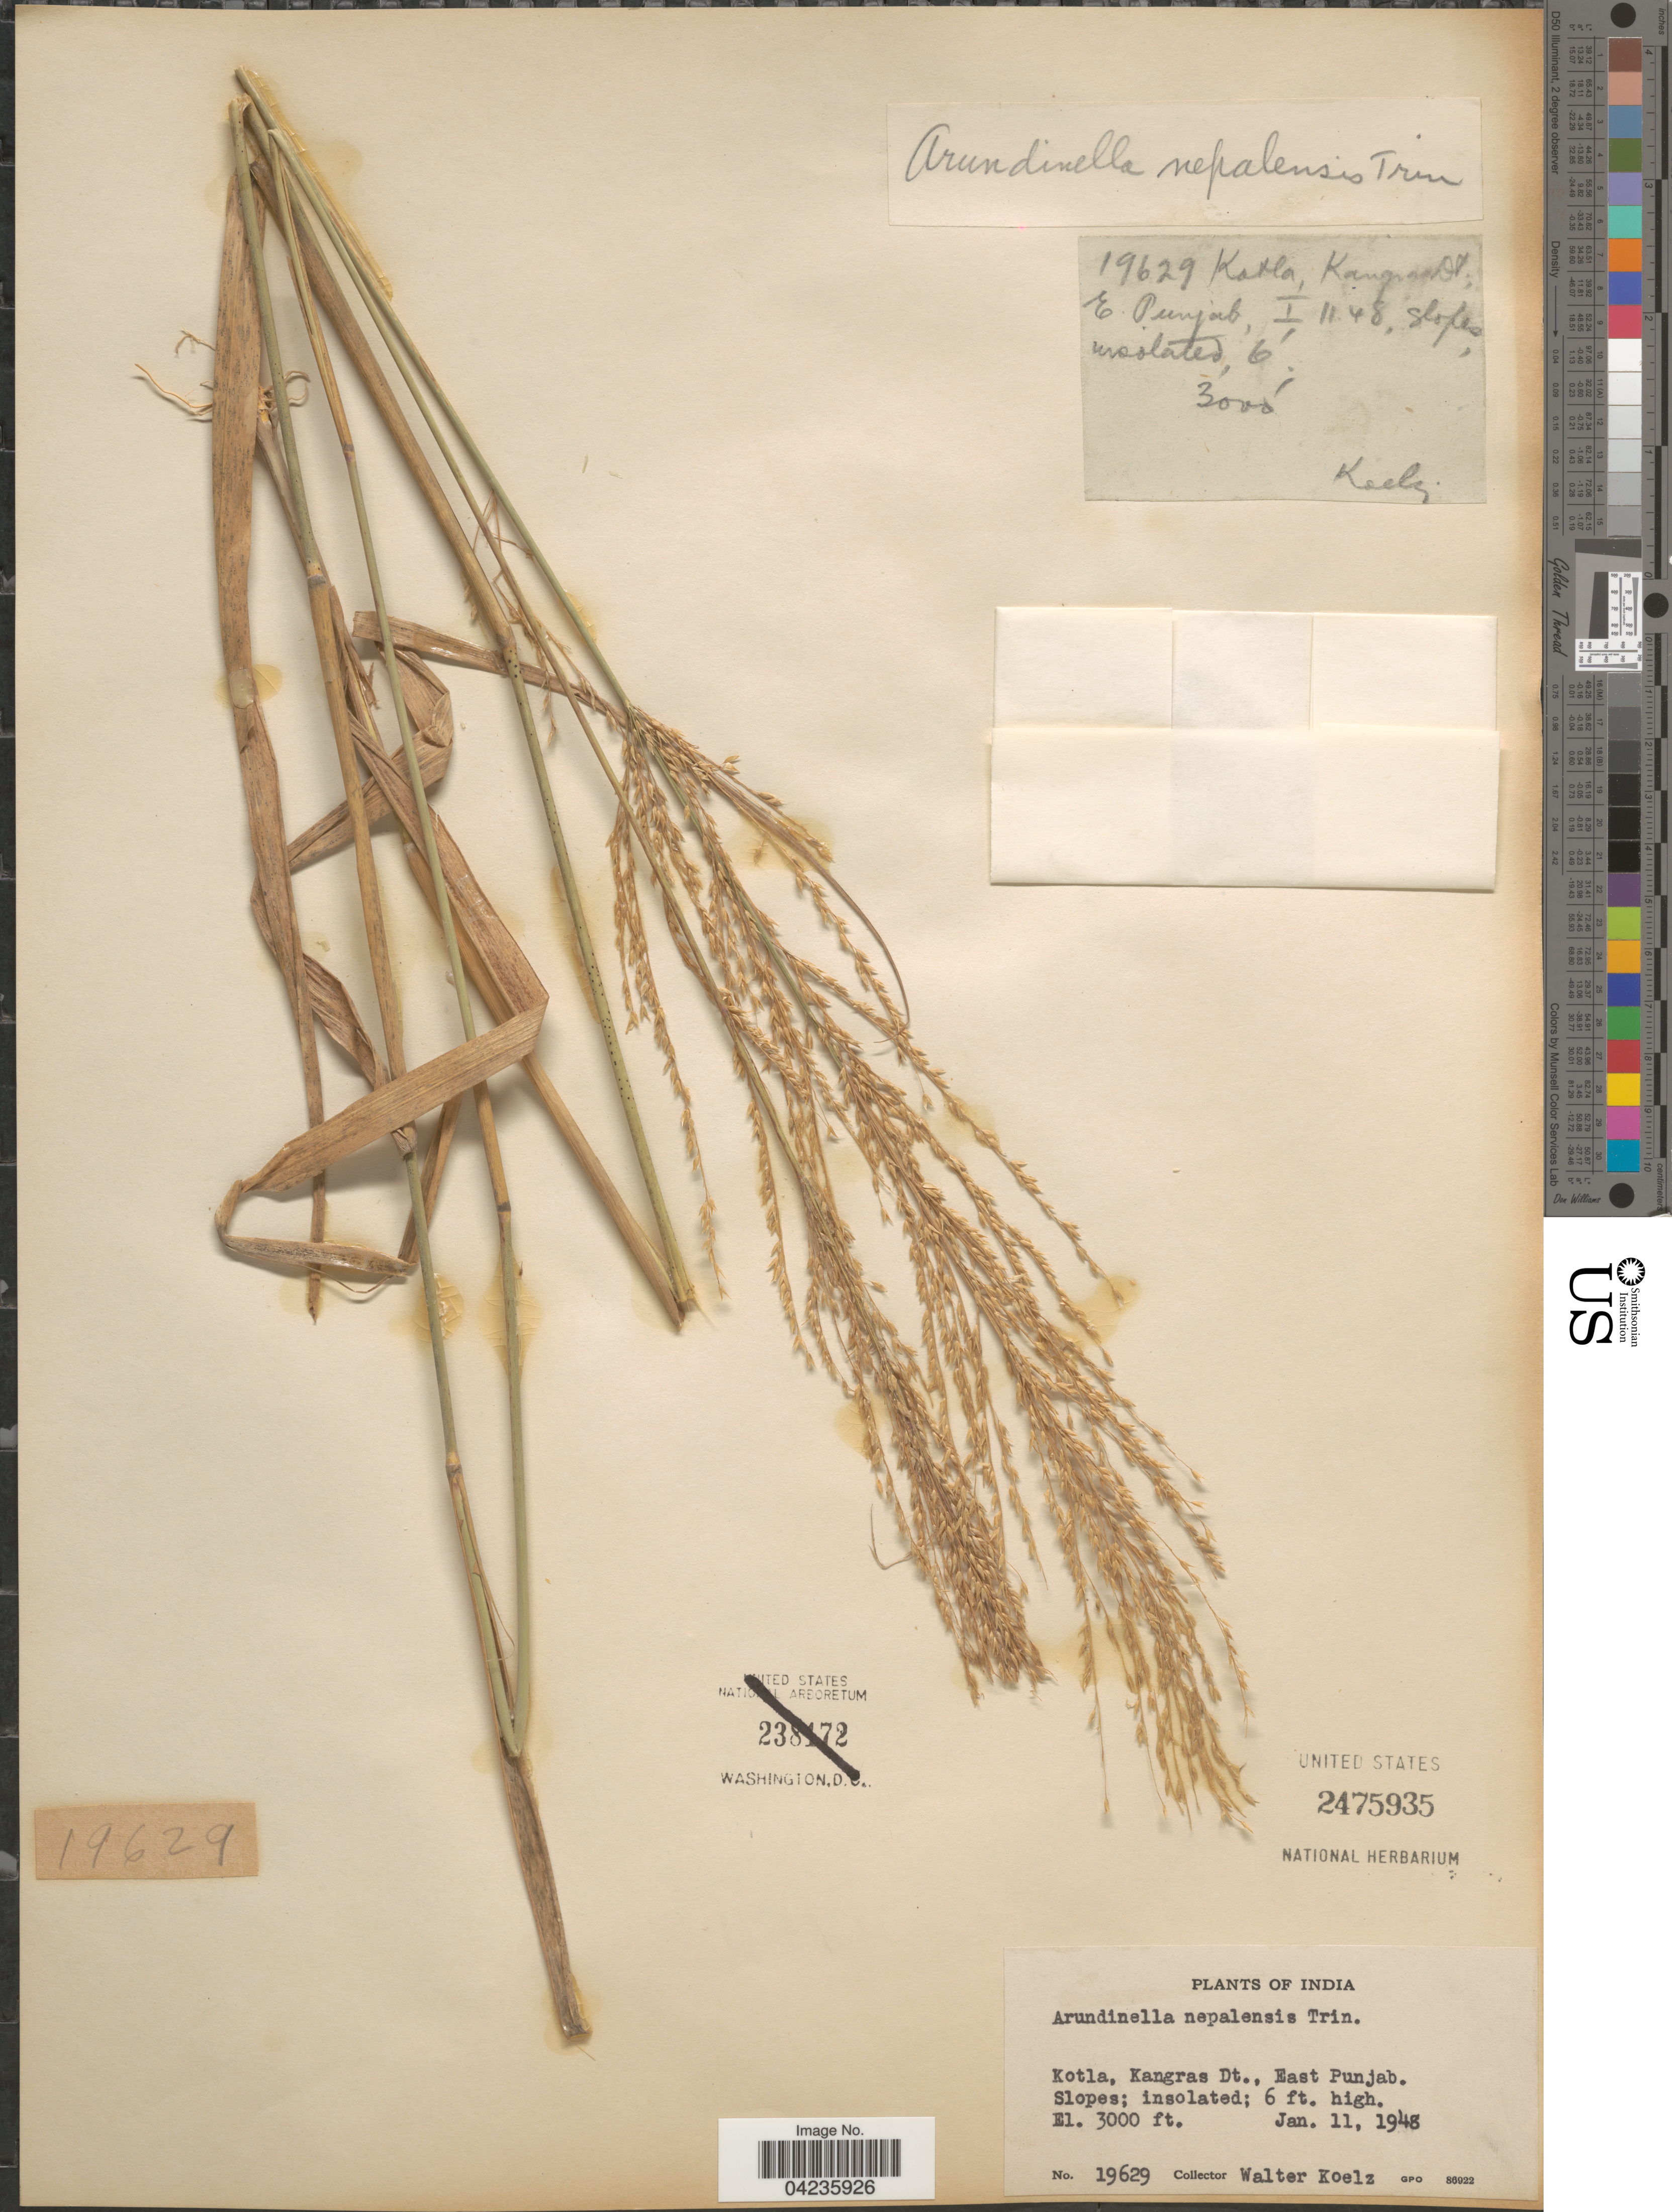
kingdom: Plantae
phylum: Tracheophyta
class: Liliopsida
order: Poales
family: Poaceae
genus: Arundinella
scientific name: Arundinella nepalensis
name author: Trin.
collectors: W. N. Koelz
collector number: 19629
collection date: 1948-01-11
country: India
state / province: Punjab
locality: Kotla, Kangras Dt., East Punjab.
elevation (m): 914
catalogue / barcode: US 2475935